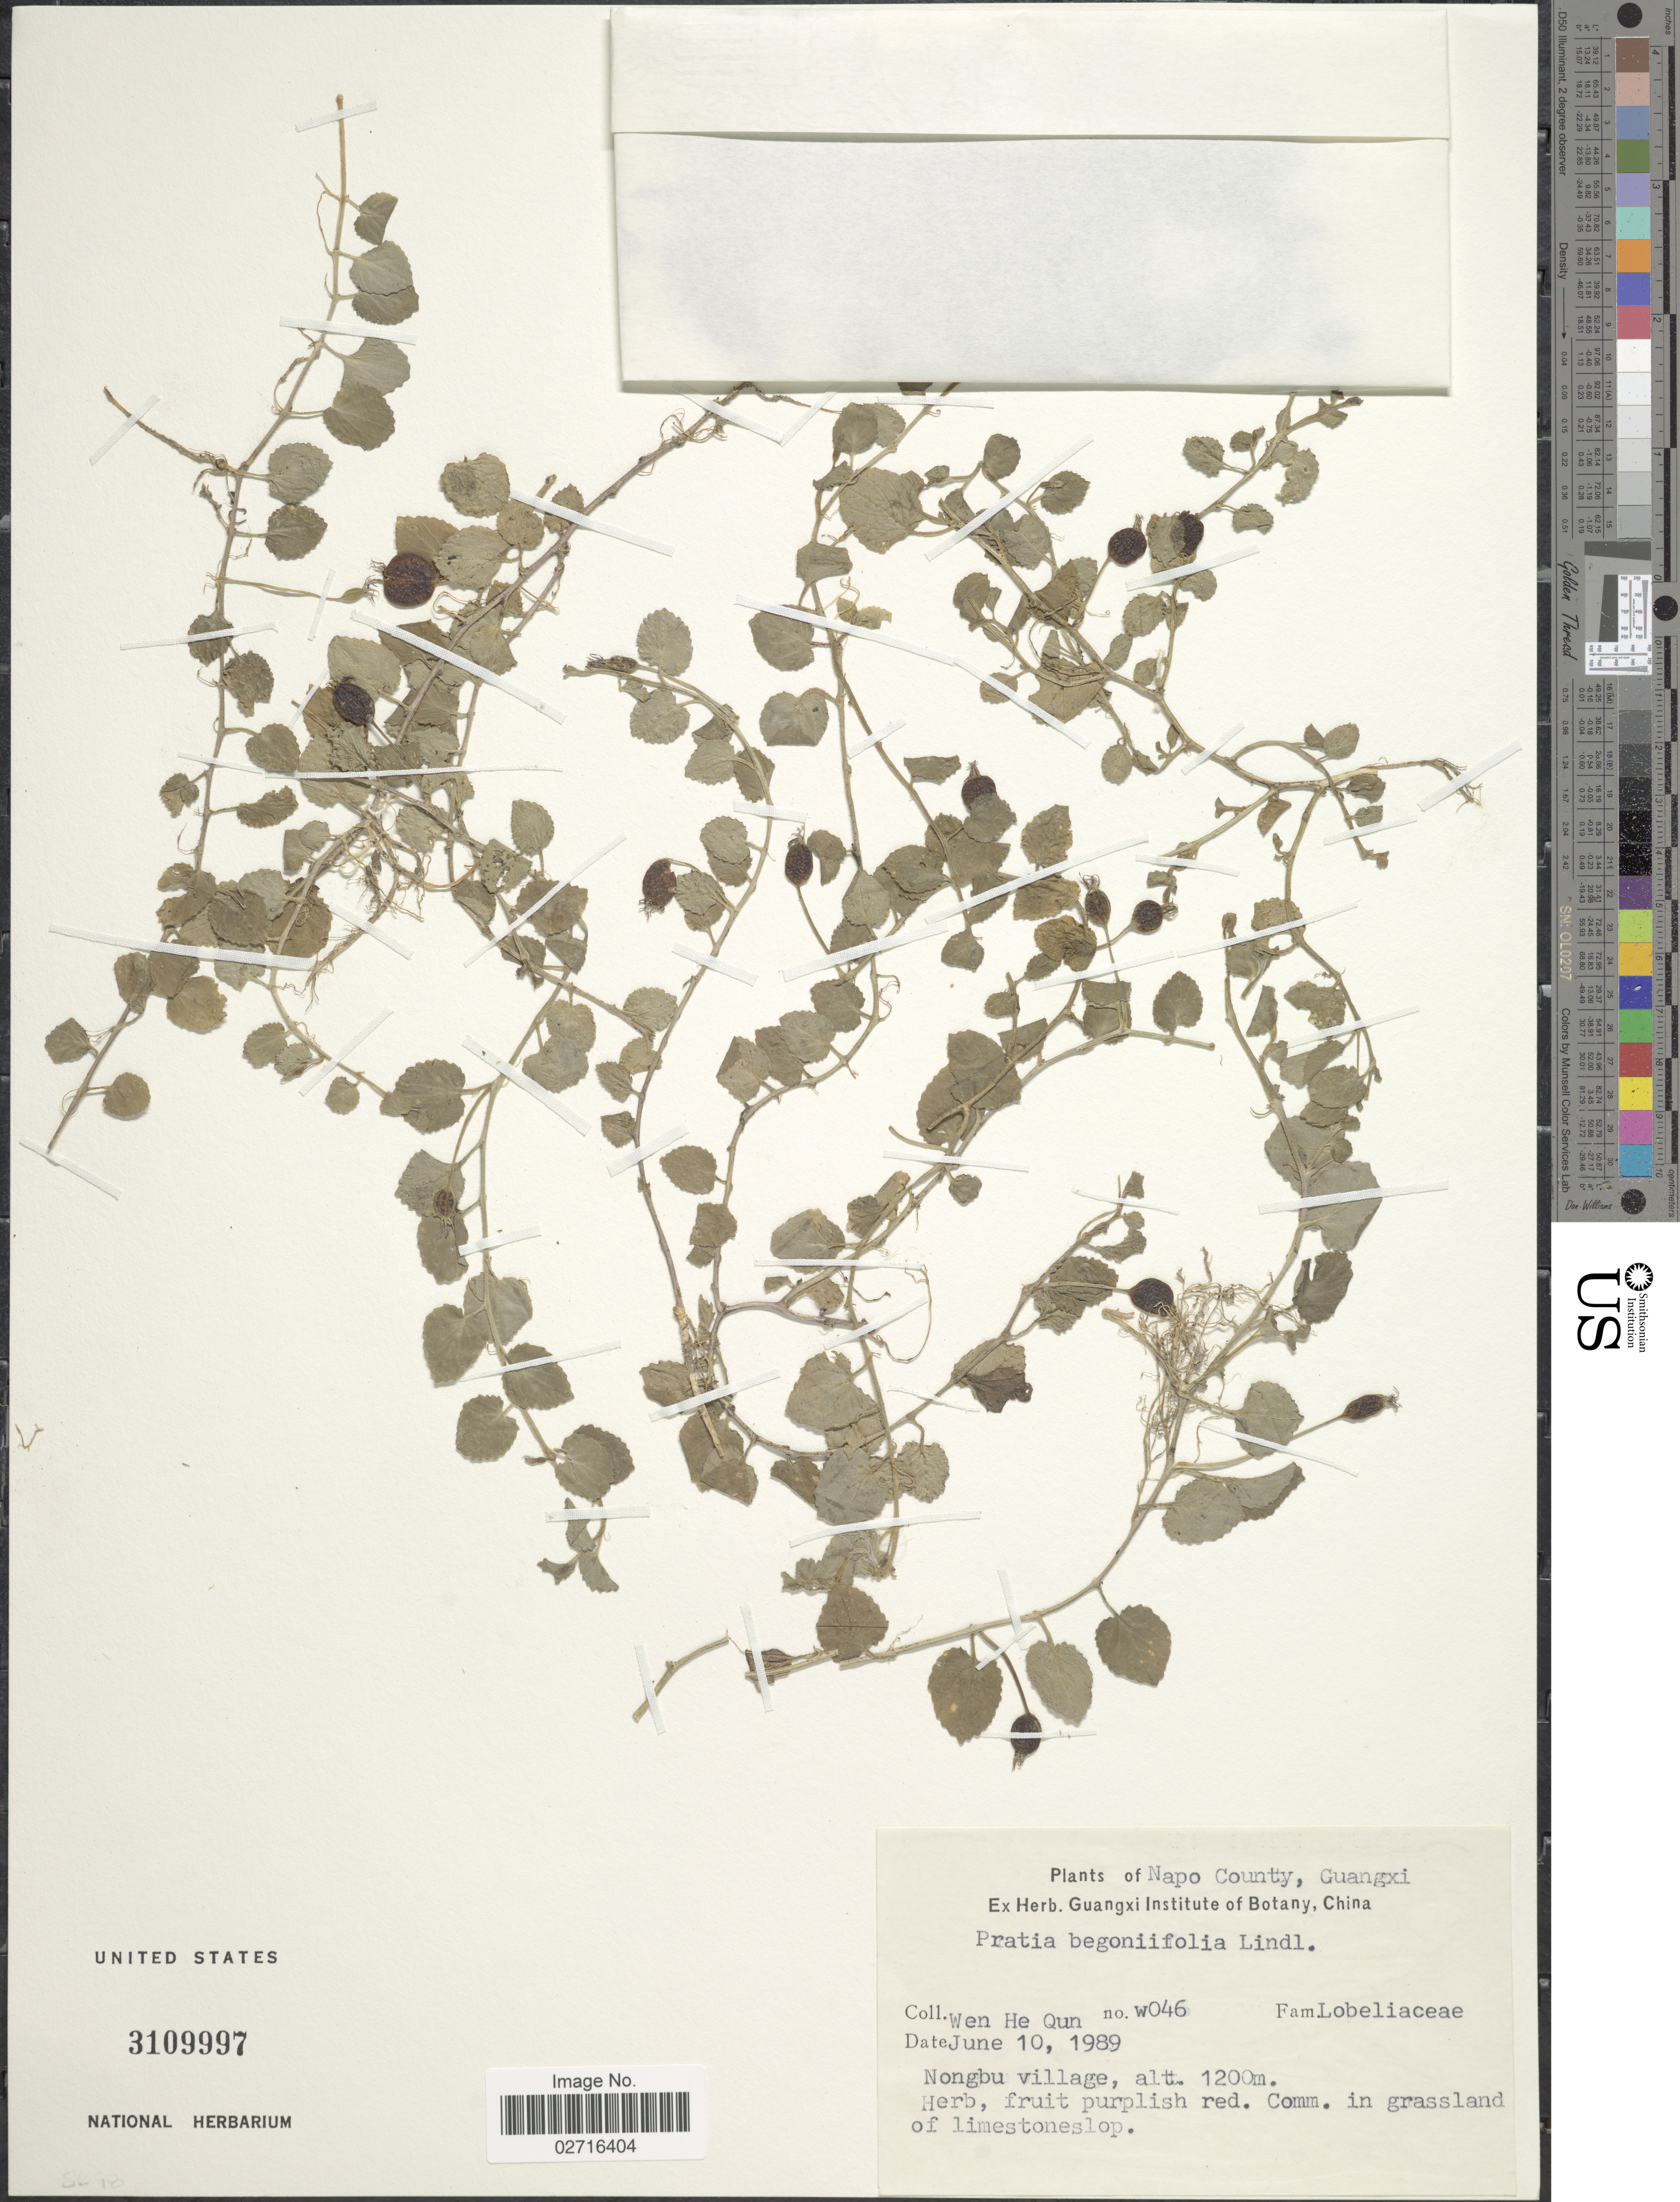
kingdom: Plantae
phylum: Tracheophyta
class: Magnoliopsida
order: Asterales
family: Campanulaceae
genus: Pratia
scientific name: Pratia begonifolia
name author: (Wall.) Lindl.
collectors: H. Wen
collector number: W046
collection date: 1989-06-10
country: China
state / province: Guangxi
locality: Napo County, Nongbu village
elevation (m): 1200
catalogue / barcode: US 3109997